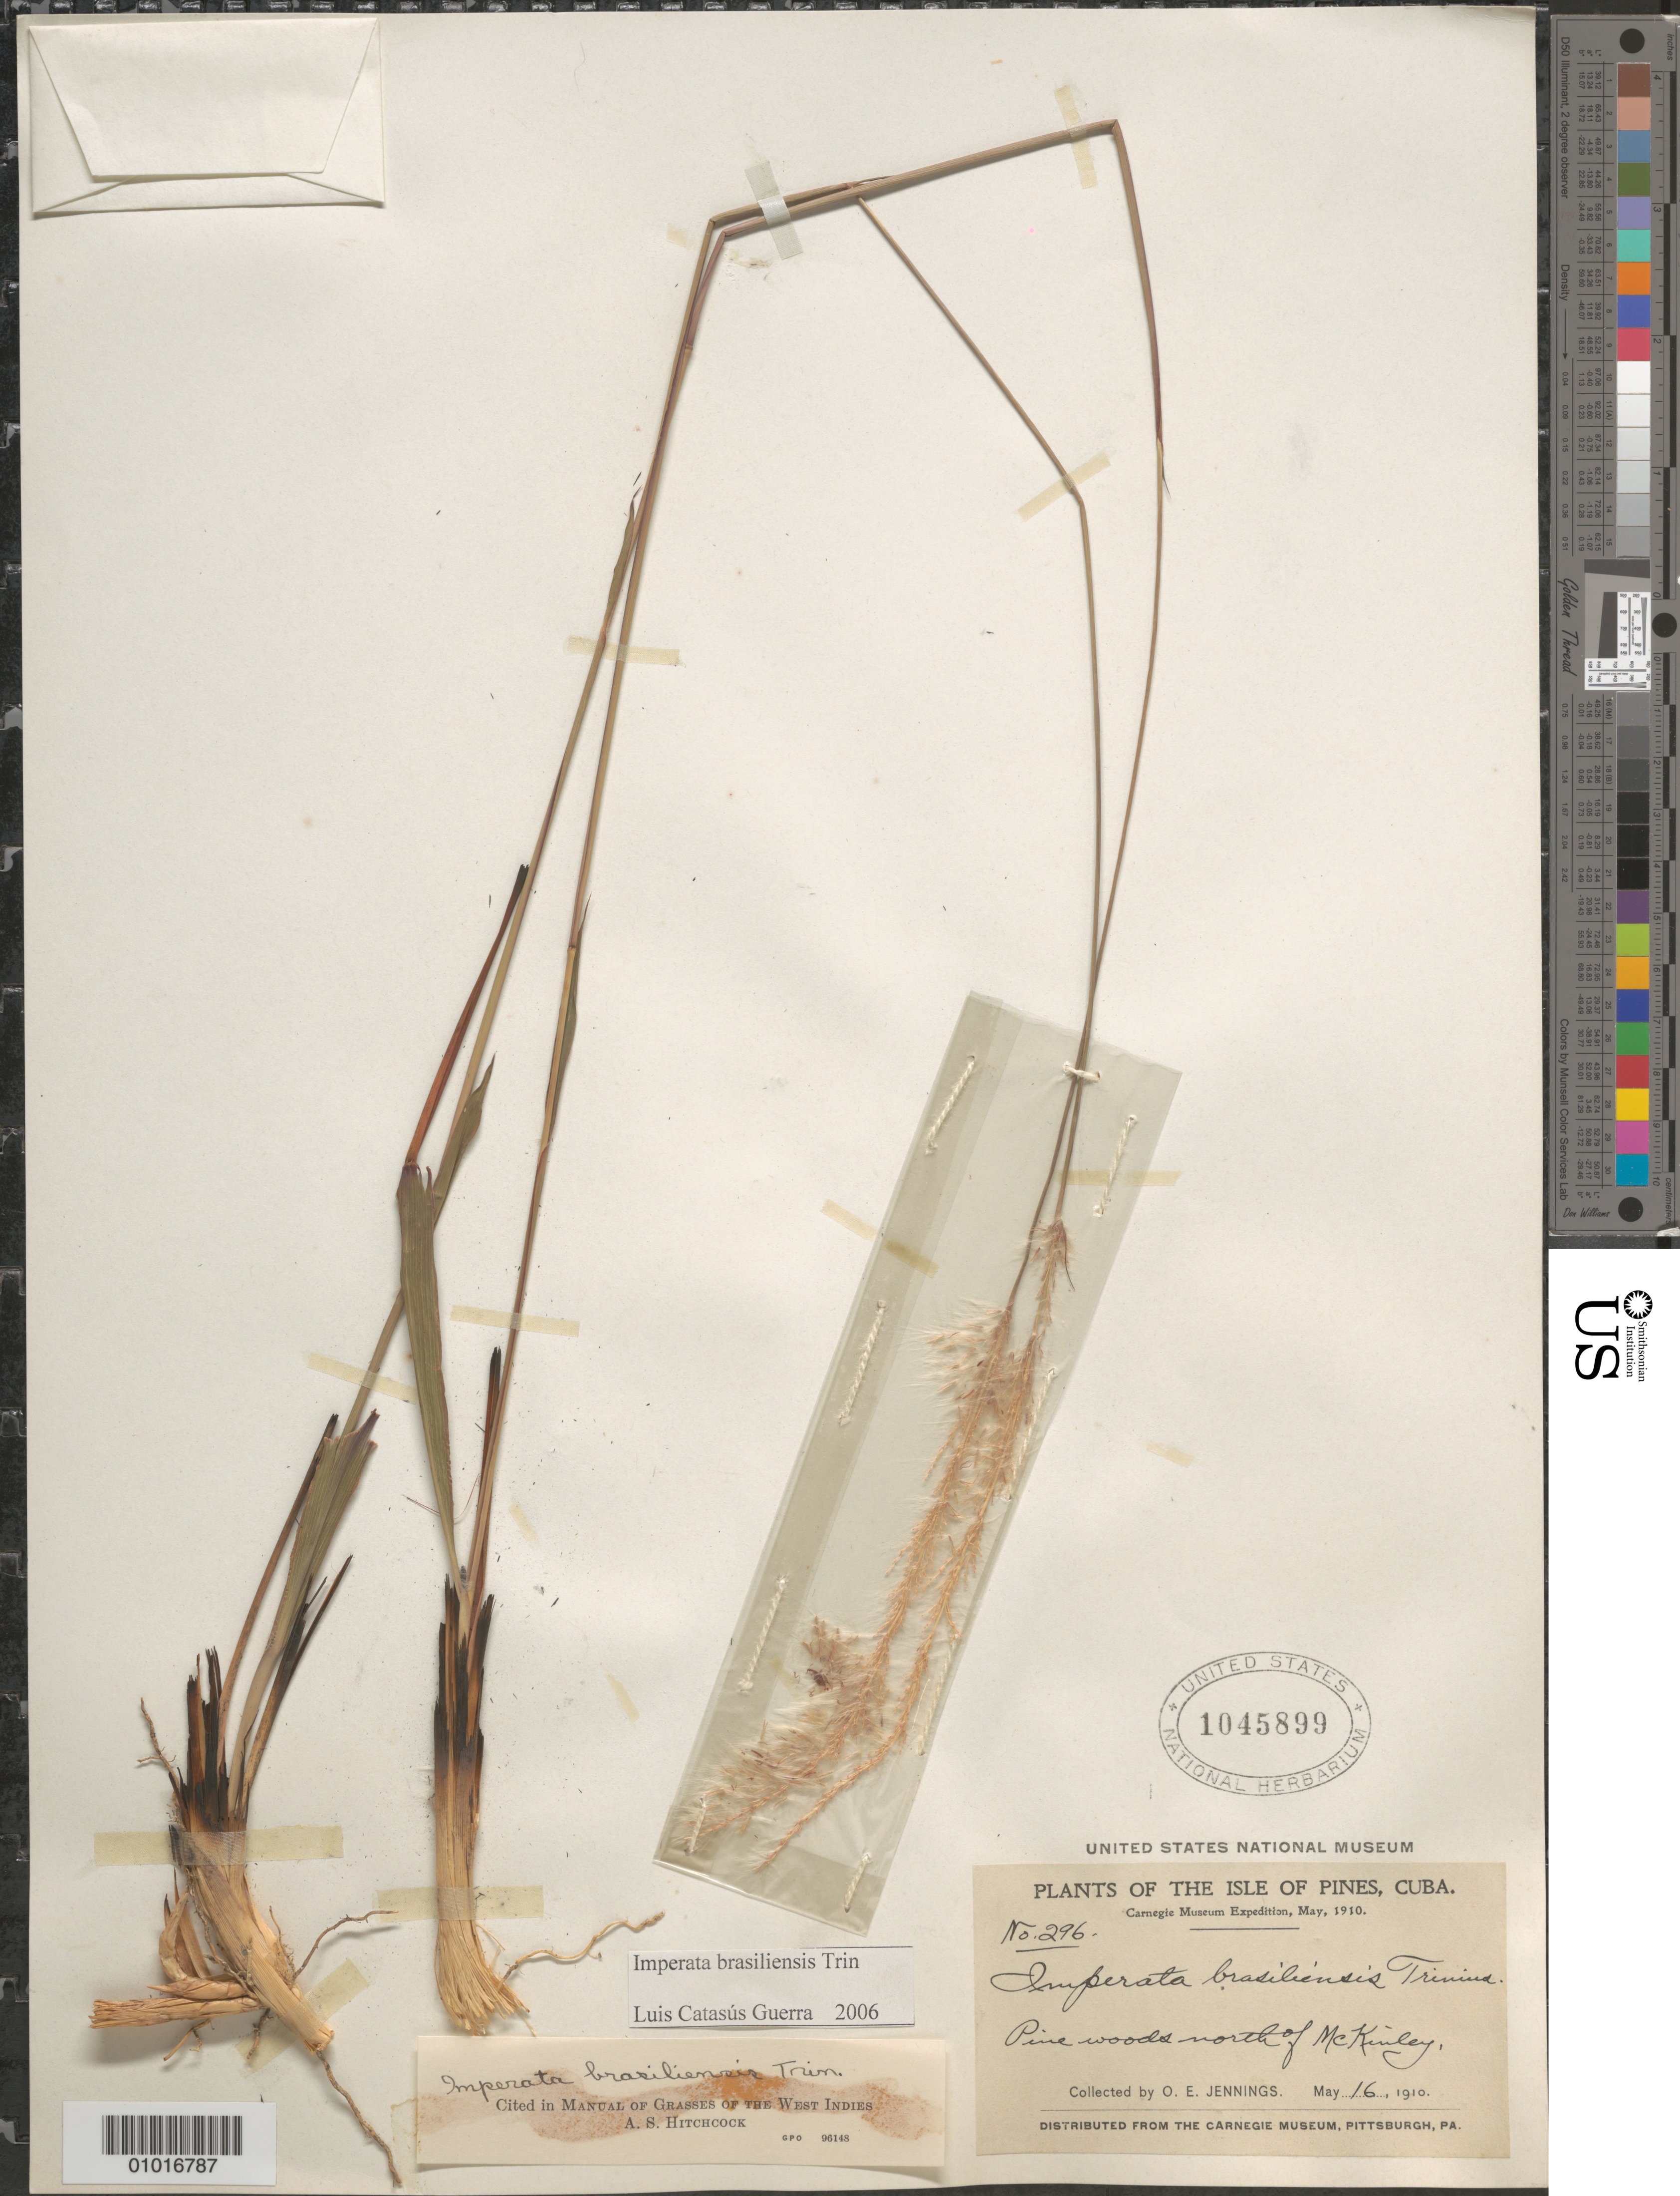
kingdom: Plantae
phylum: Tracheophyta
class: Liliopsida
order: Poales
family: Poaceae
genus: Imperata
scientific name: Imperata brasiliensis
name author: Trin.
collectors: O. E. Jennings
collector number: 296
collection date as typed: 16 May 1910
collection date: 1910-05-16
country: Cuba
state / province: Isla de la Juventud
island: Isla de la Juventud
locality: Pine woods north of McKinley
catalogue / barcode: US 1045899